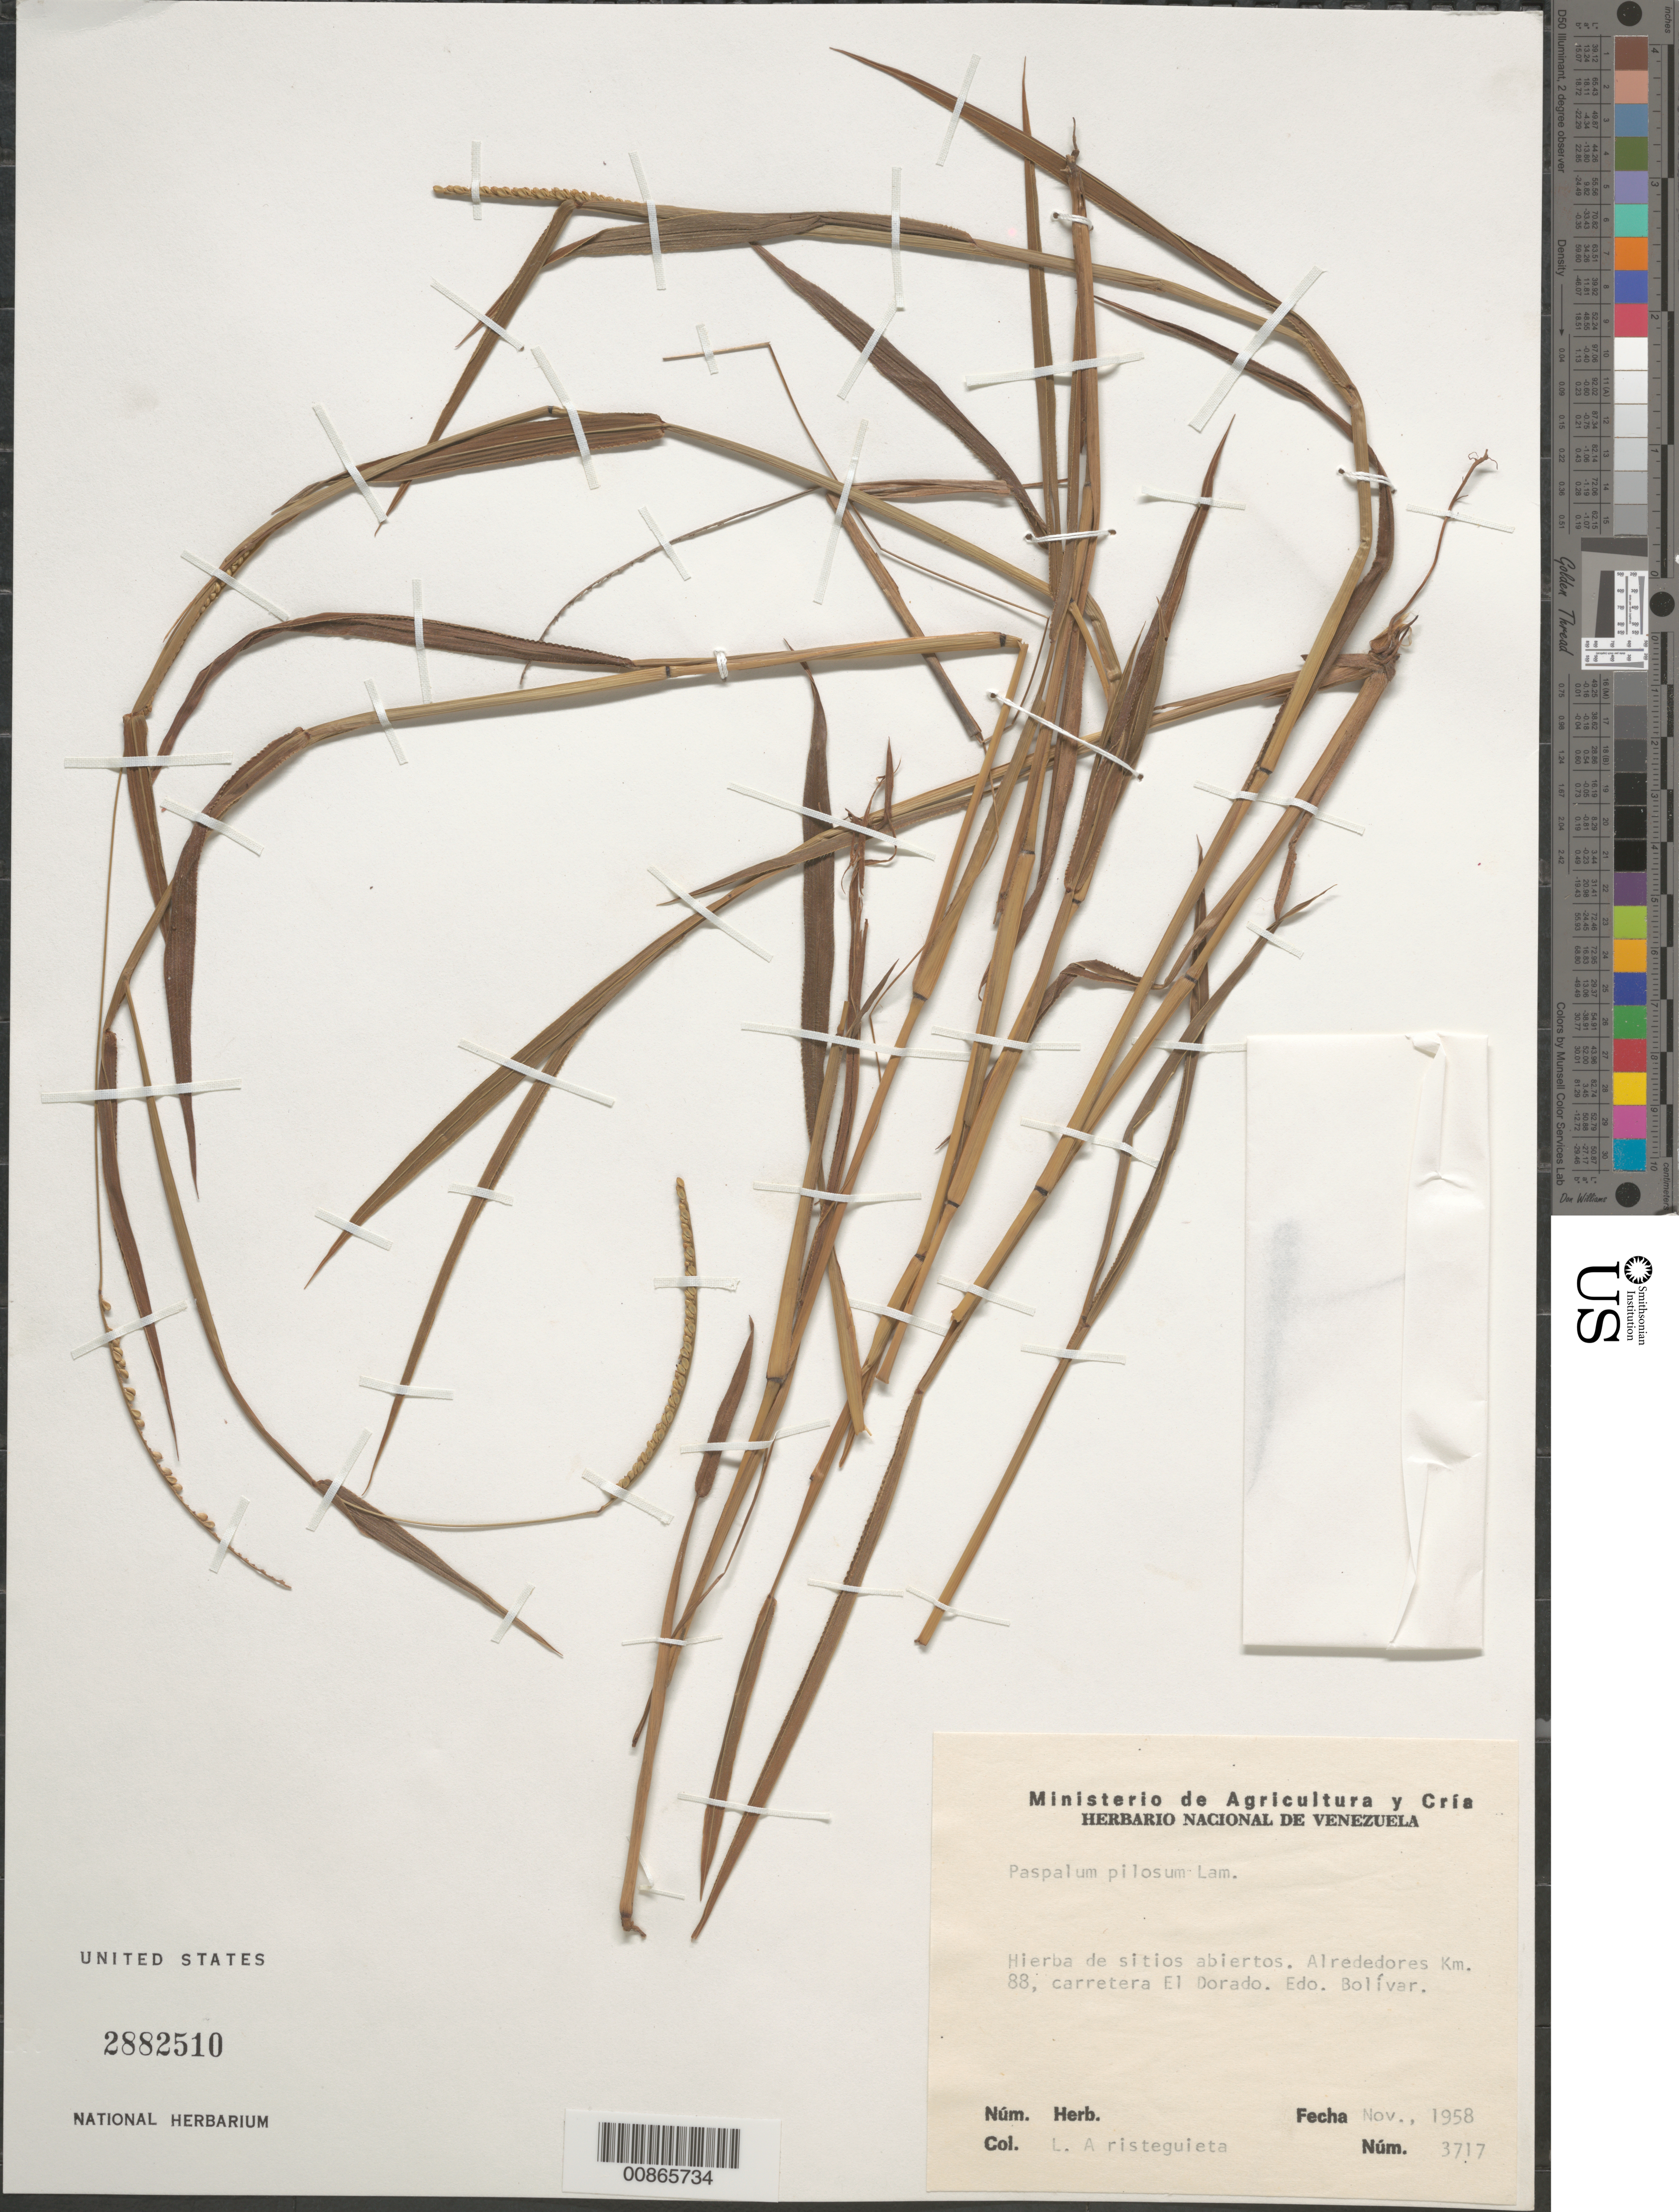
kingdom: Plantae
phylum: Tracheophyta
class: Liliopsida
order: Poales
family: Poaceae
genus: Paspalum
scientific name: Paspalum pilosum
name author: Lam.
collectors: L. Aristeguieta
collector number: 3717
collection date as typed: Nov-58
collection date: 1958-11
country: Venezuela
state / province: Bolívar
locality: Carretera El Dorado, km 88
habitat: Sitios abiertos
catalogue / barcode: US 2882510